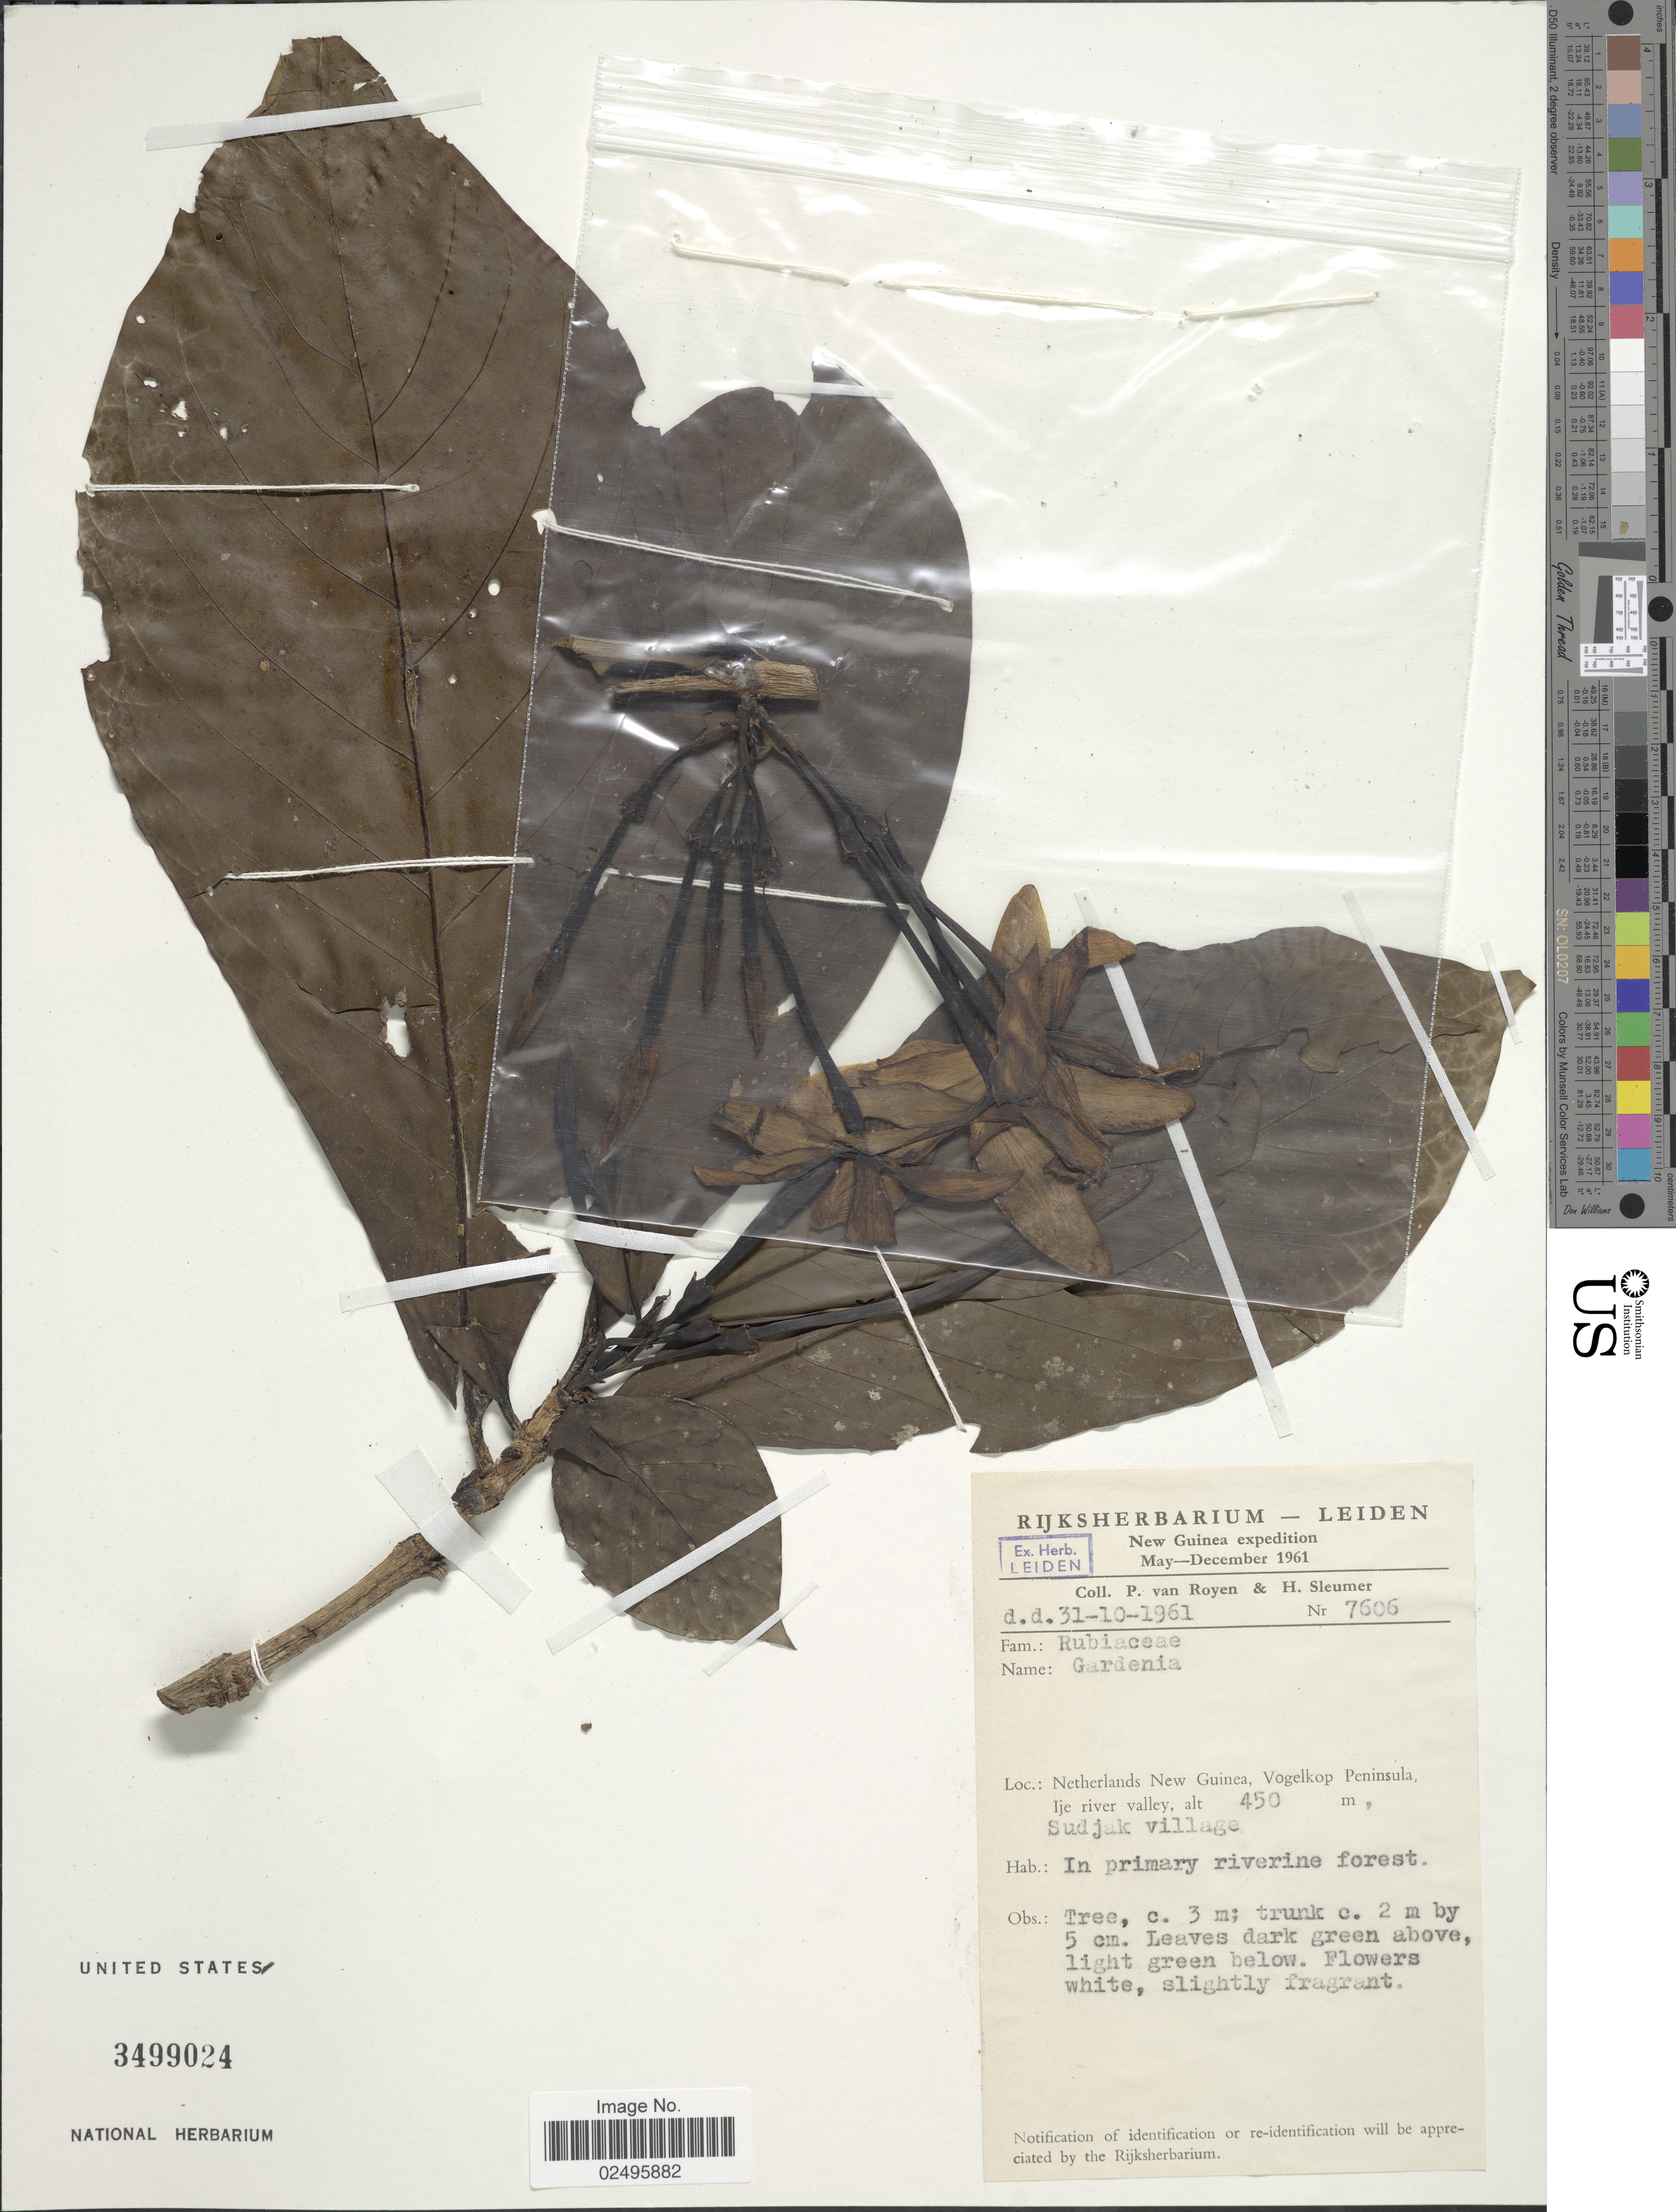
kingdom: Plantae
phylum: Tracheophyta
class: Magnoliopsida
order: Gentianales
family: Rubiaceae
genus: Rothmannia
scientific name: Rothmannia sp.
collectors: P. van Royen & H. O. Sleumer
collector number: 7606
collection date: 1961-10-31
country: Indonesia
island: New Guinea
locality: New Guinea. Netherlands New Guinea, Vogelkop Peninsula. Ilje river valley, Sudjak village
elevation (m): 450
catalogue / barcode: US 3499024